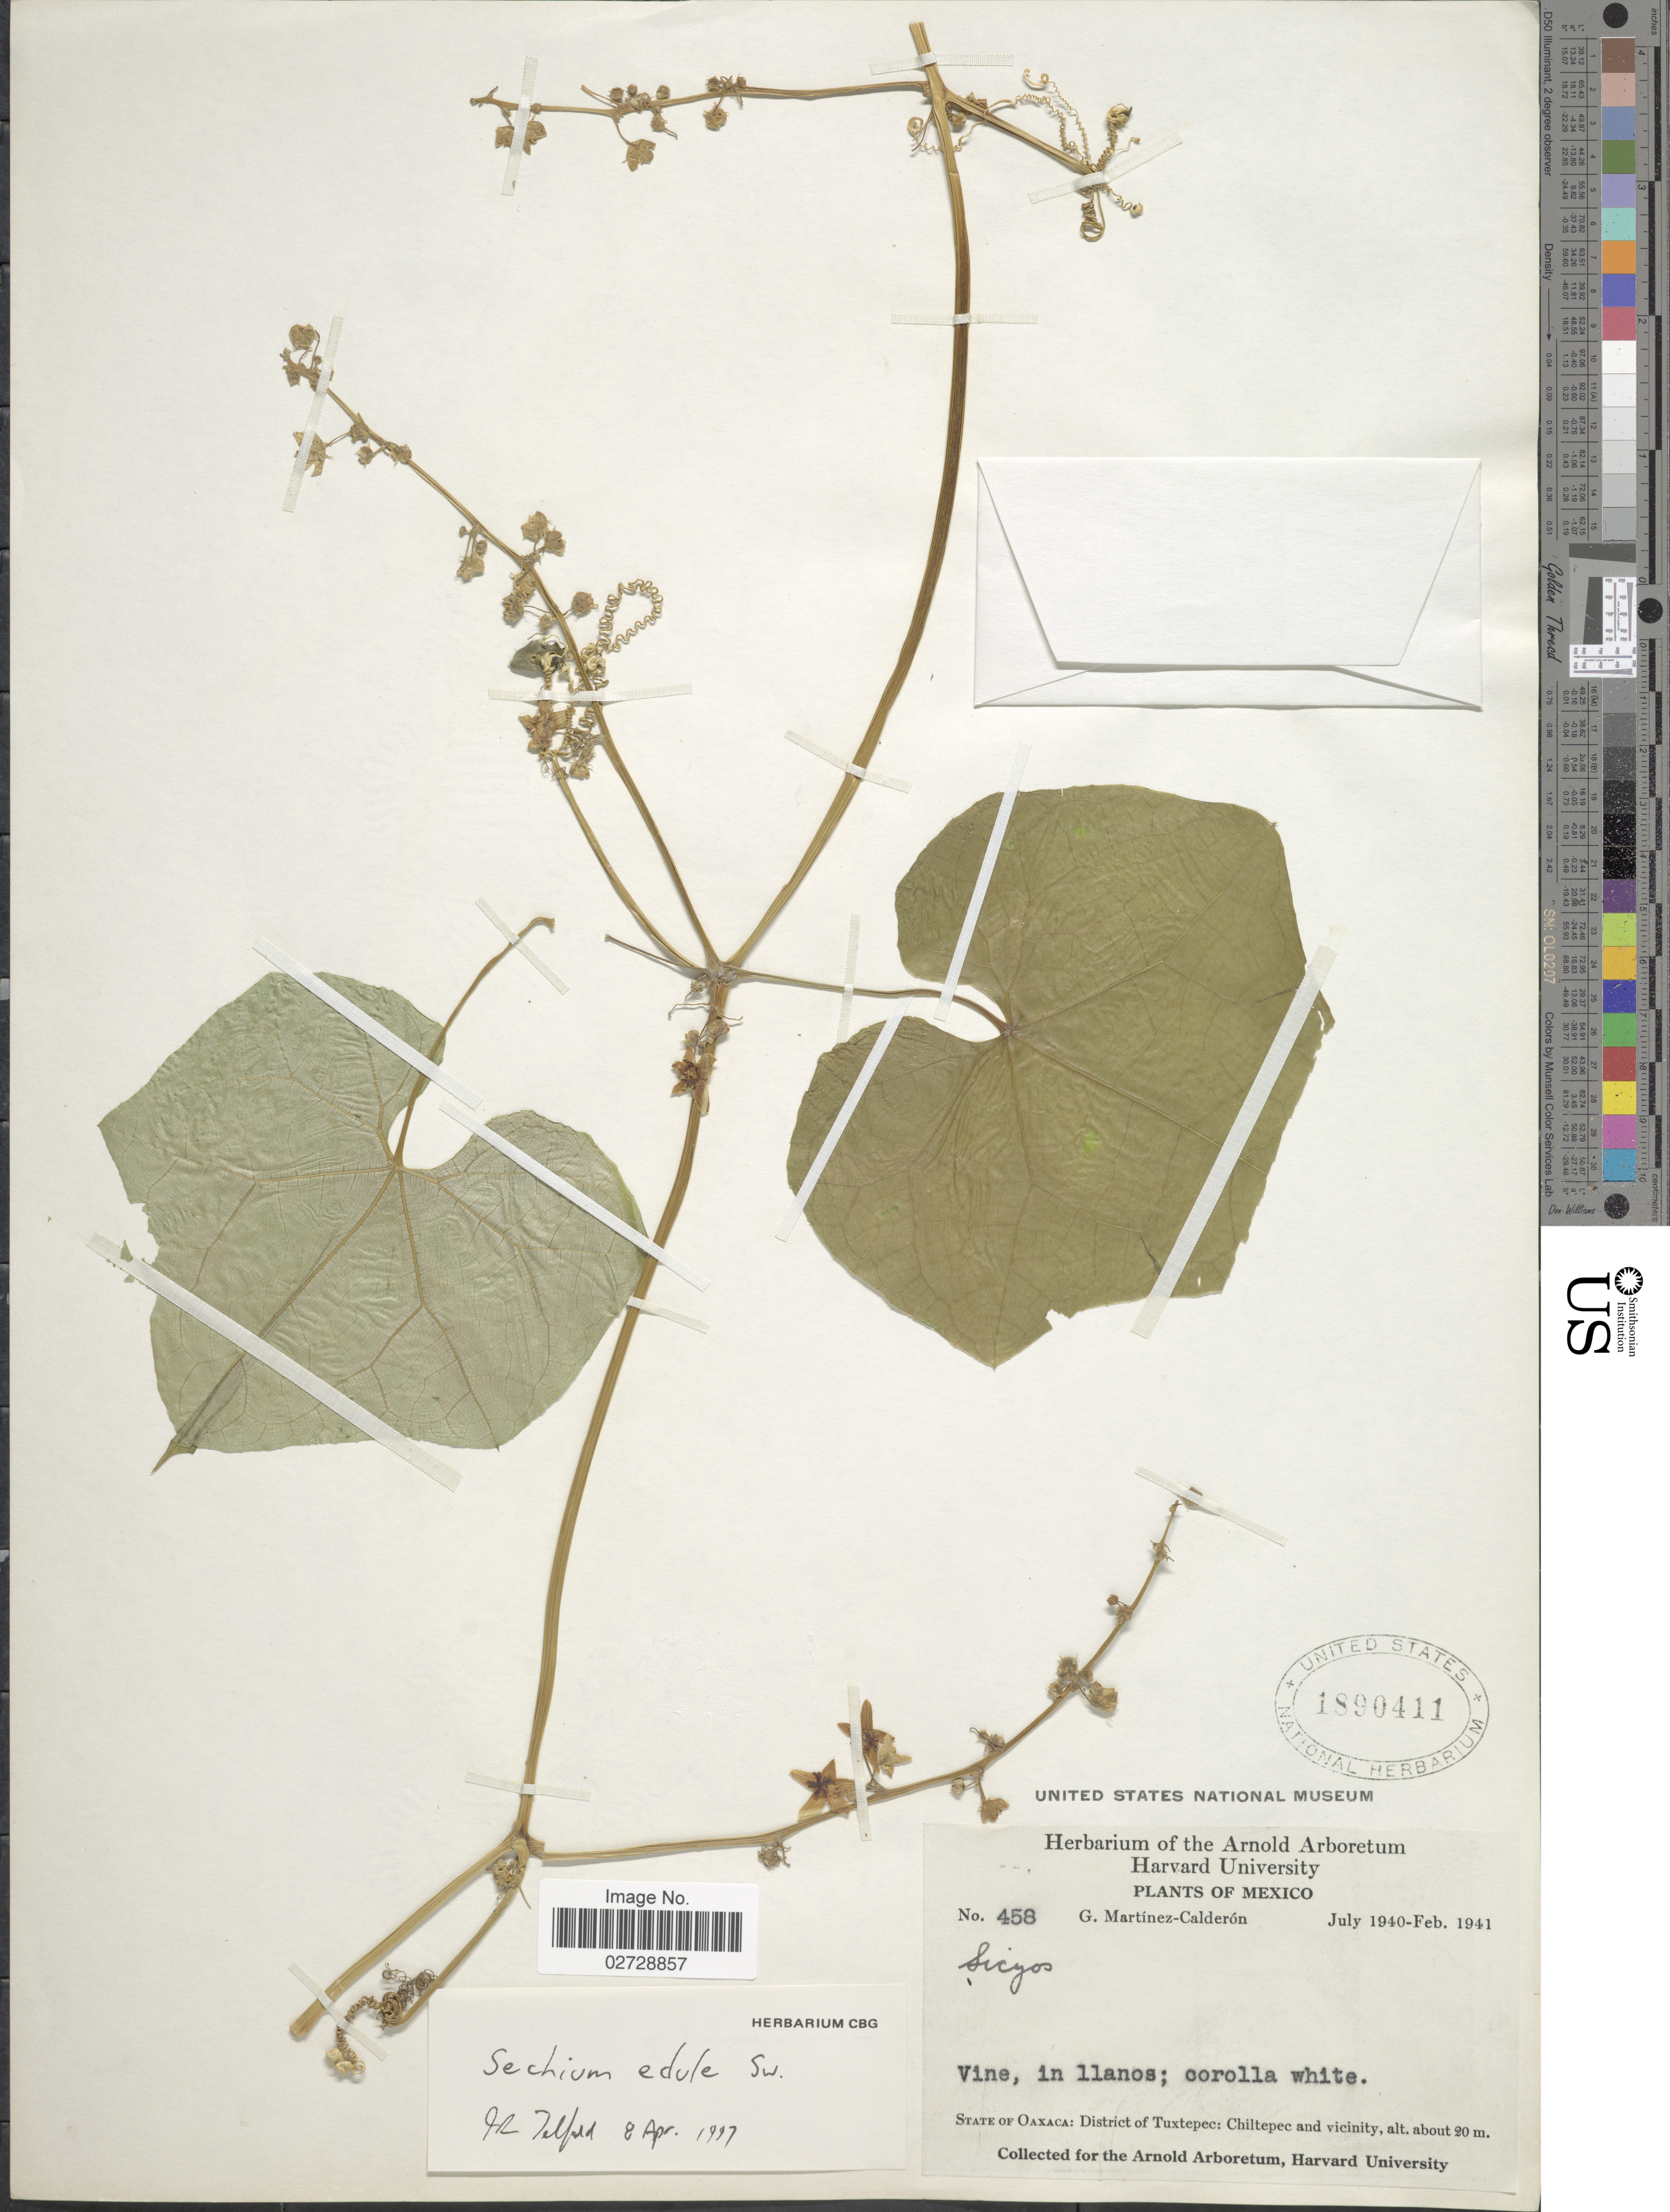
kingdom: Plantae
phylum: Tracheophyta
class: Magnoliopsida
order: Cucurbitales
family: Cucurbitaceae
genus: Sicyos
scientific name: Sicyos edulis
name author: Jacq.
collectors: G. Martínez Calderón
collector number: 458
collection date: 1940-07/1941-02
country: Mexico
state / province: Oaxaca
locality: District of Tuxtepec: Chiltepec and vicinity.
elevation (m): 20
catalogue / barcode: US 1890411